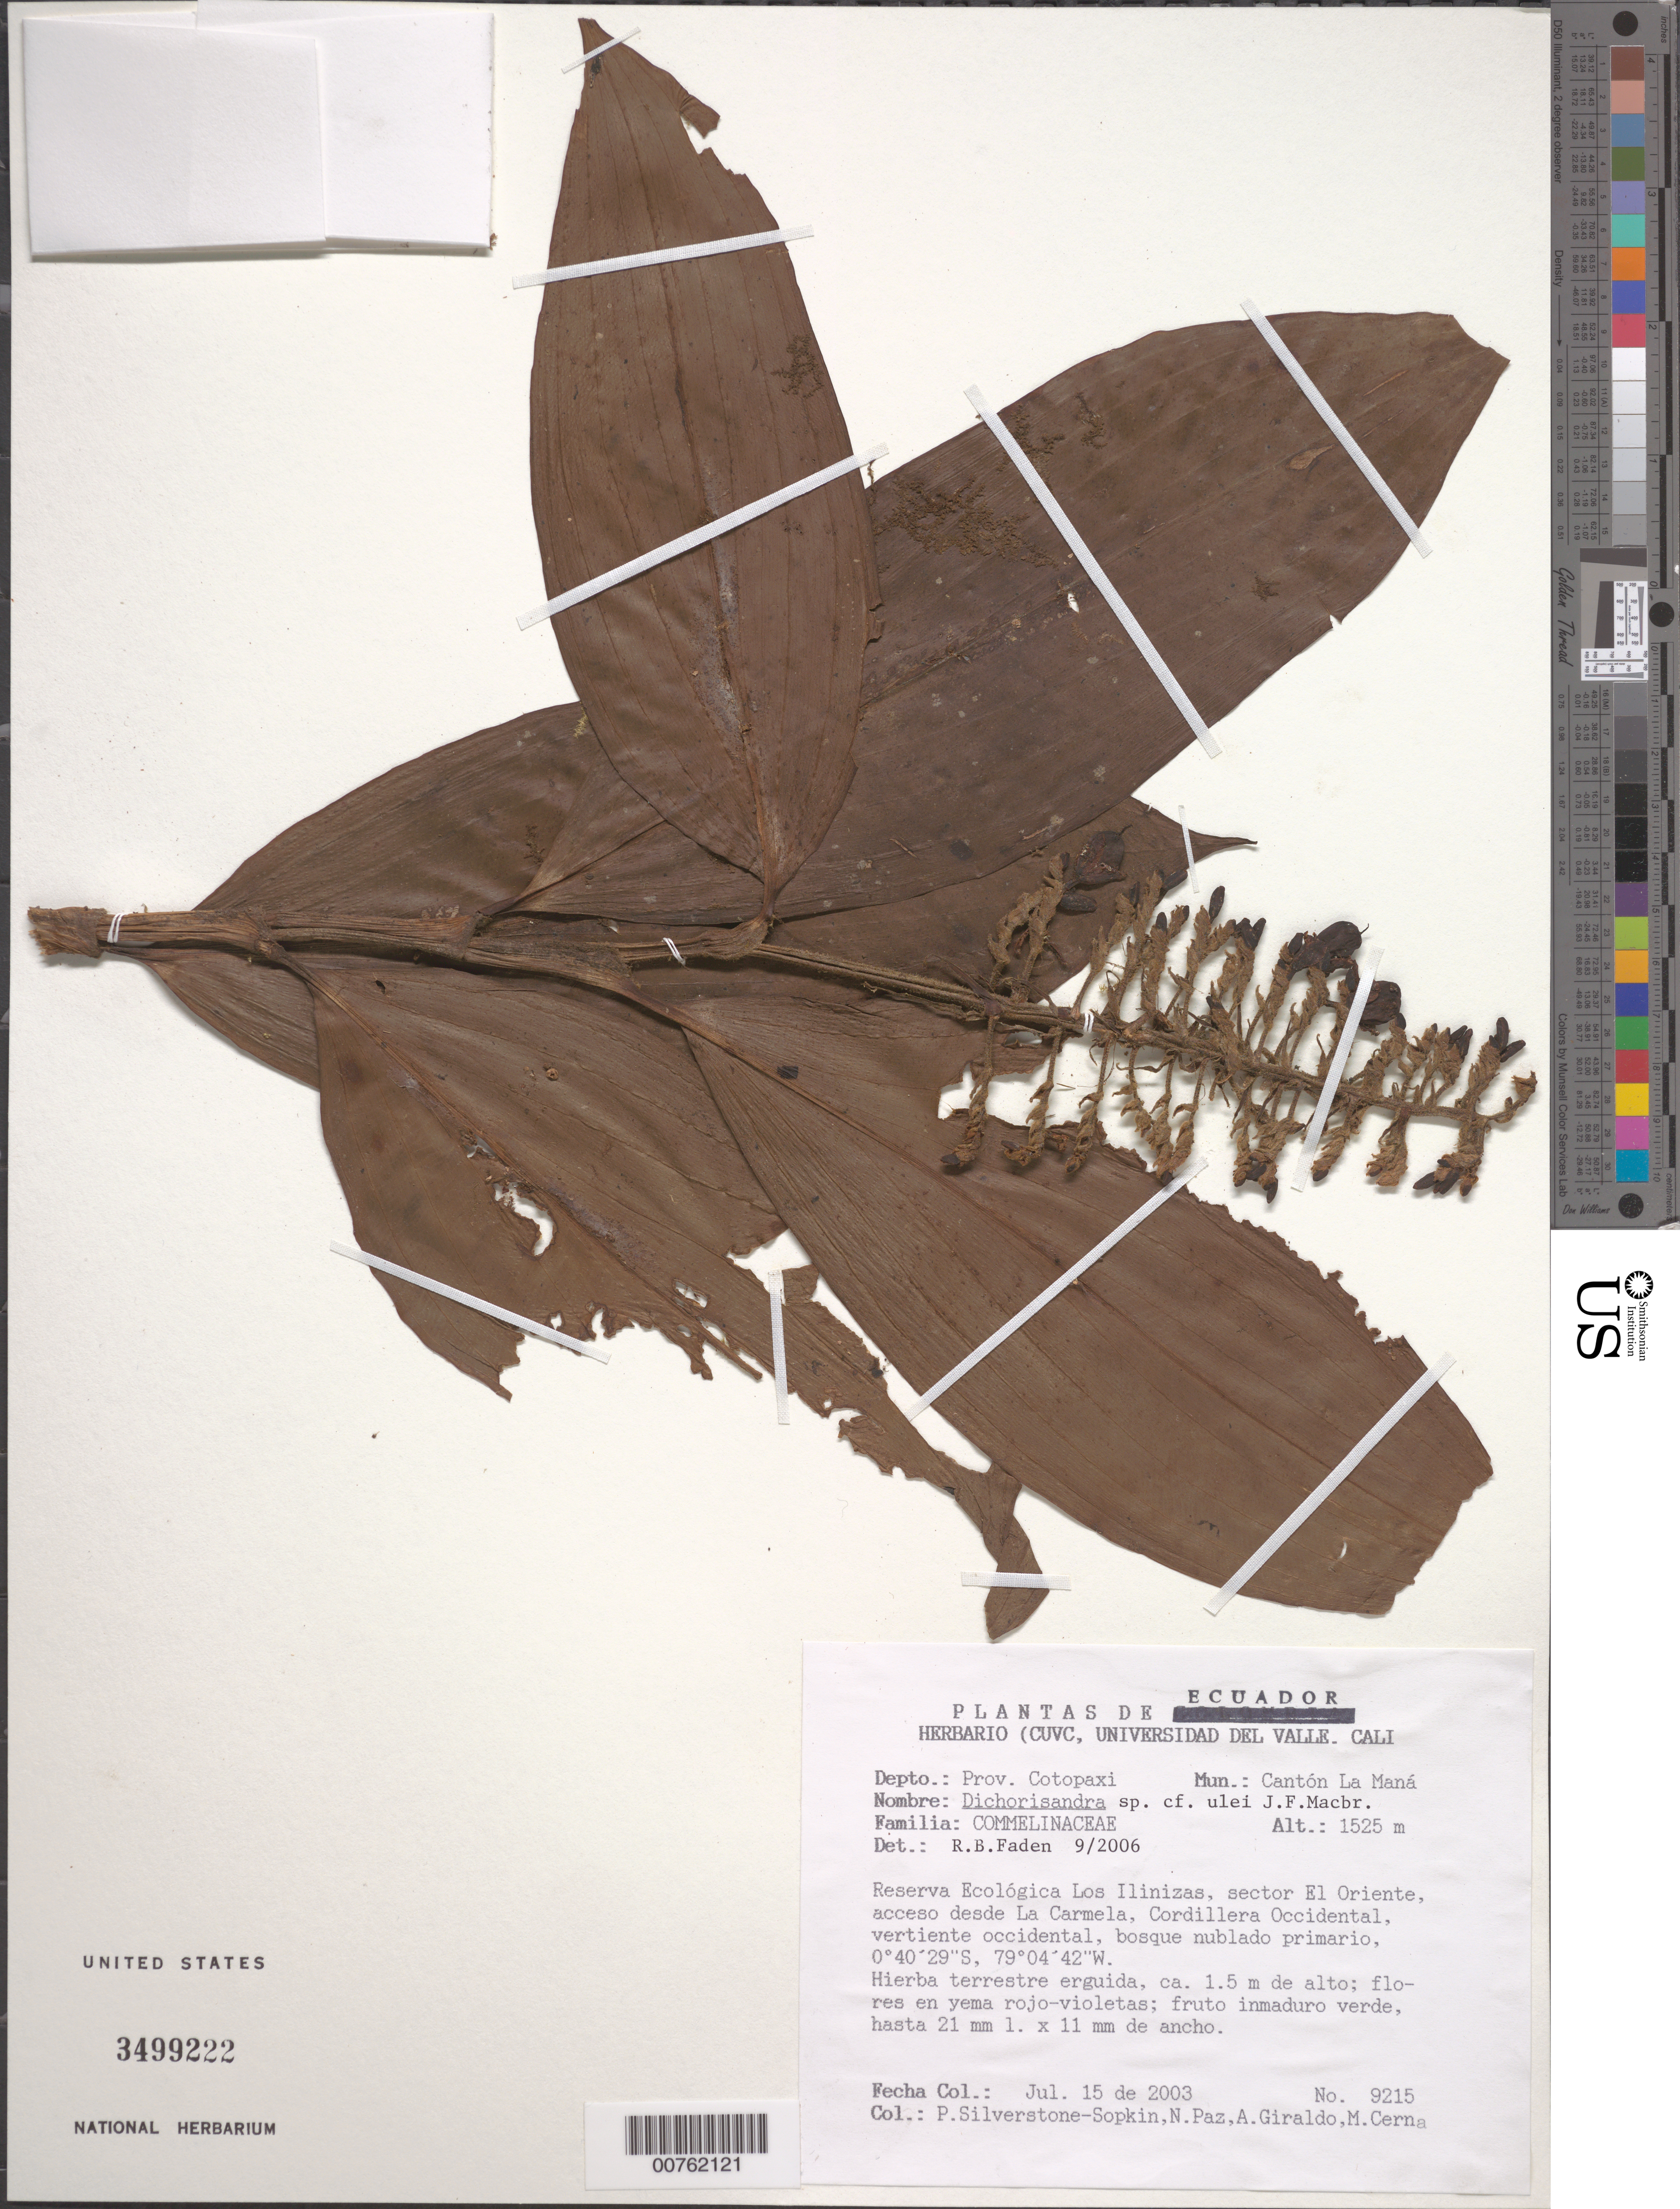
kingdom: Plantae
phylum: Tracheophyta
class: Liliopsida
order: Commelinales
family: Commelinaceae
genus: Dichorisandra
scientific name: Dichorisandra ulei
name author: J.F. Macbr.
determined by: Faden, Robert B., (US), Smithsonian Institution - National Museum of Natural History (UNITED STATES)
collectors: P. A. Silverstone-Sopkin, N. Paz, A. Giraldo & M. Cerna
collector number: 9215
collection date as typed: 15 Jul 2003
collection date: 2003-07-15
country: Ecuador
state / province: Cotopaxi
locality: Canton la Mana. Reserva Ecologica Los Ilinizas, sector El Oriente, acceso desde La Carmela, Cordillera Occidental, Vertiente Occidental, Bosque Nublado Primario.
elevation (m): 1525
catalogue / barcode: US 3499222